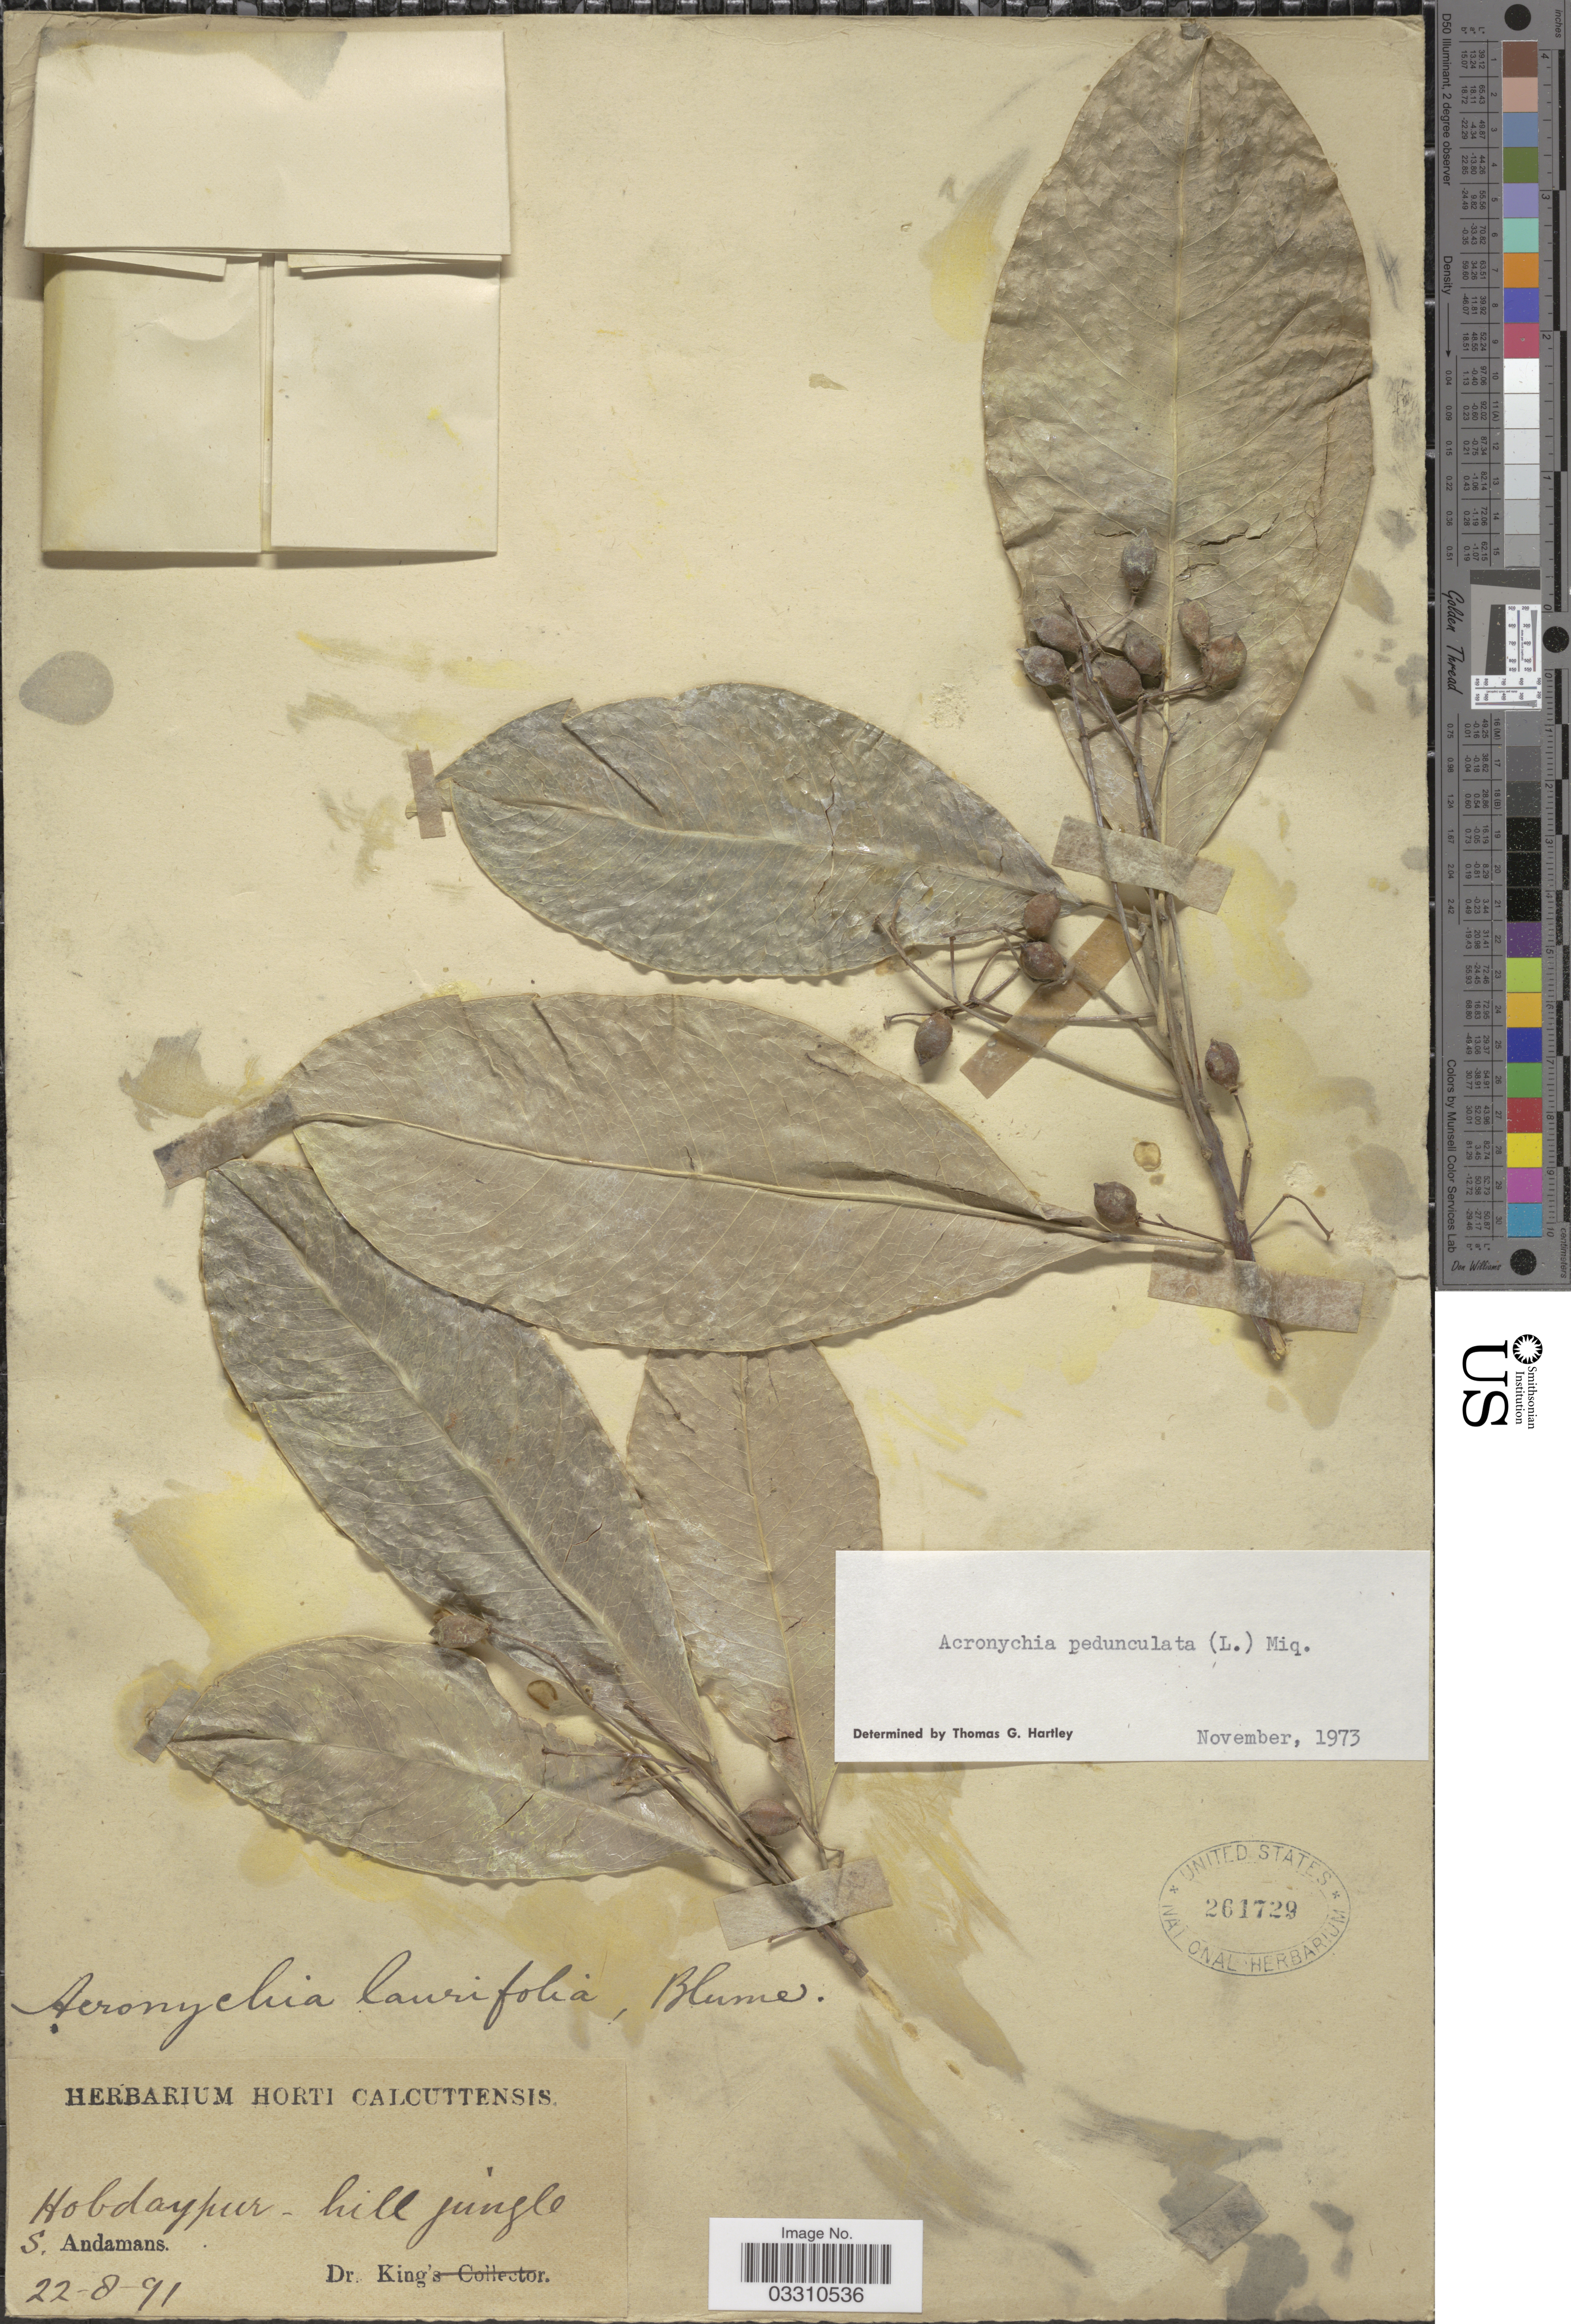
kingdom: Plantae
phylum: Tracheophyta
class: Magnoliopsida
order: Sapindales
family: Rutaceae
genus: Acronychia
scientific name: Acronychia pedunculata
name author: (L.) Miq.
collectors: G. King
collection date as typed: Transcribed d/m/y: 22/8/91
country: India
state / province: Andaman and Nicobar Islands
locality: Hobdaypur - hill jungle, S. Andamans.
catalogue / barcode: US 261729